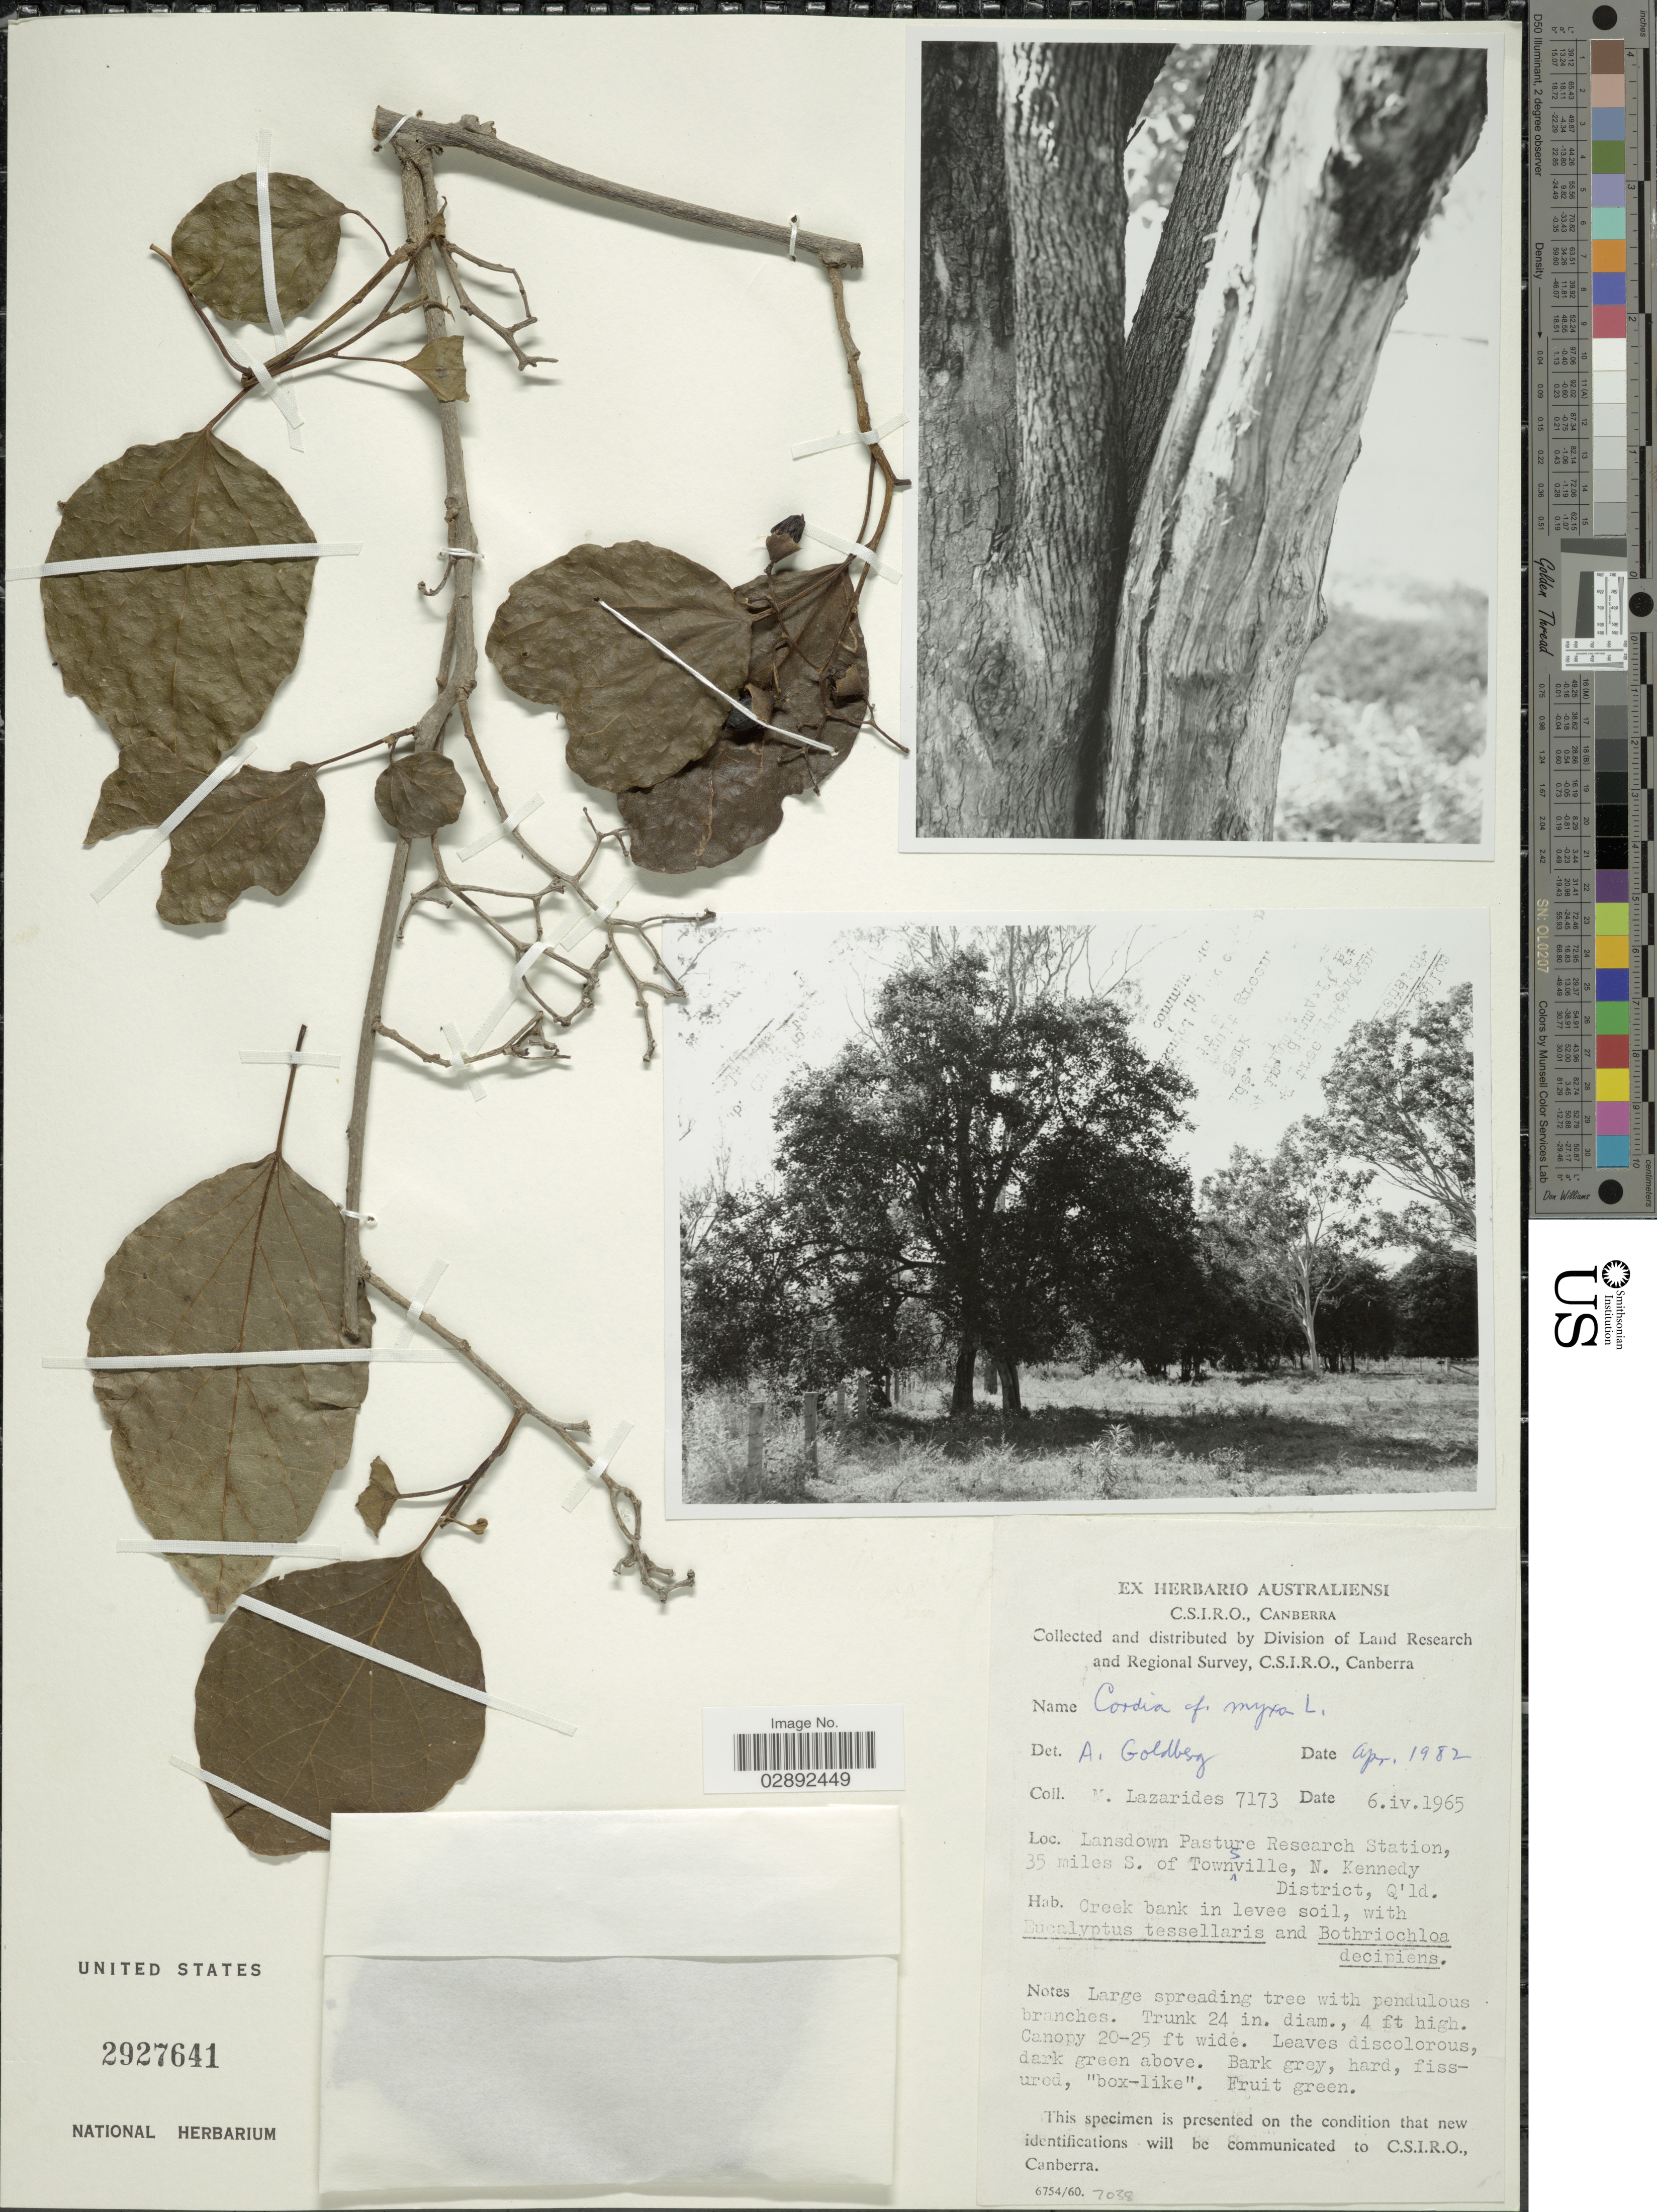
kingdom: Plantae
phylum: Tracheophyta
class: Magnoliopsida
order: Boraginales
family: Cordiaceae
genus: Cordia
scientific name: Cordia myxa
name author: L.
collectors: M. Lazarides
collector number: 7173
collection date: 1965-04-06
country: Australia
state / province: Queensland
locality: Lansdown Pasture Research Station, 35 miles S. of Townville, N. Kennedy District, Q'ld.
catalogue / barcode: US 2927641